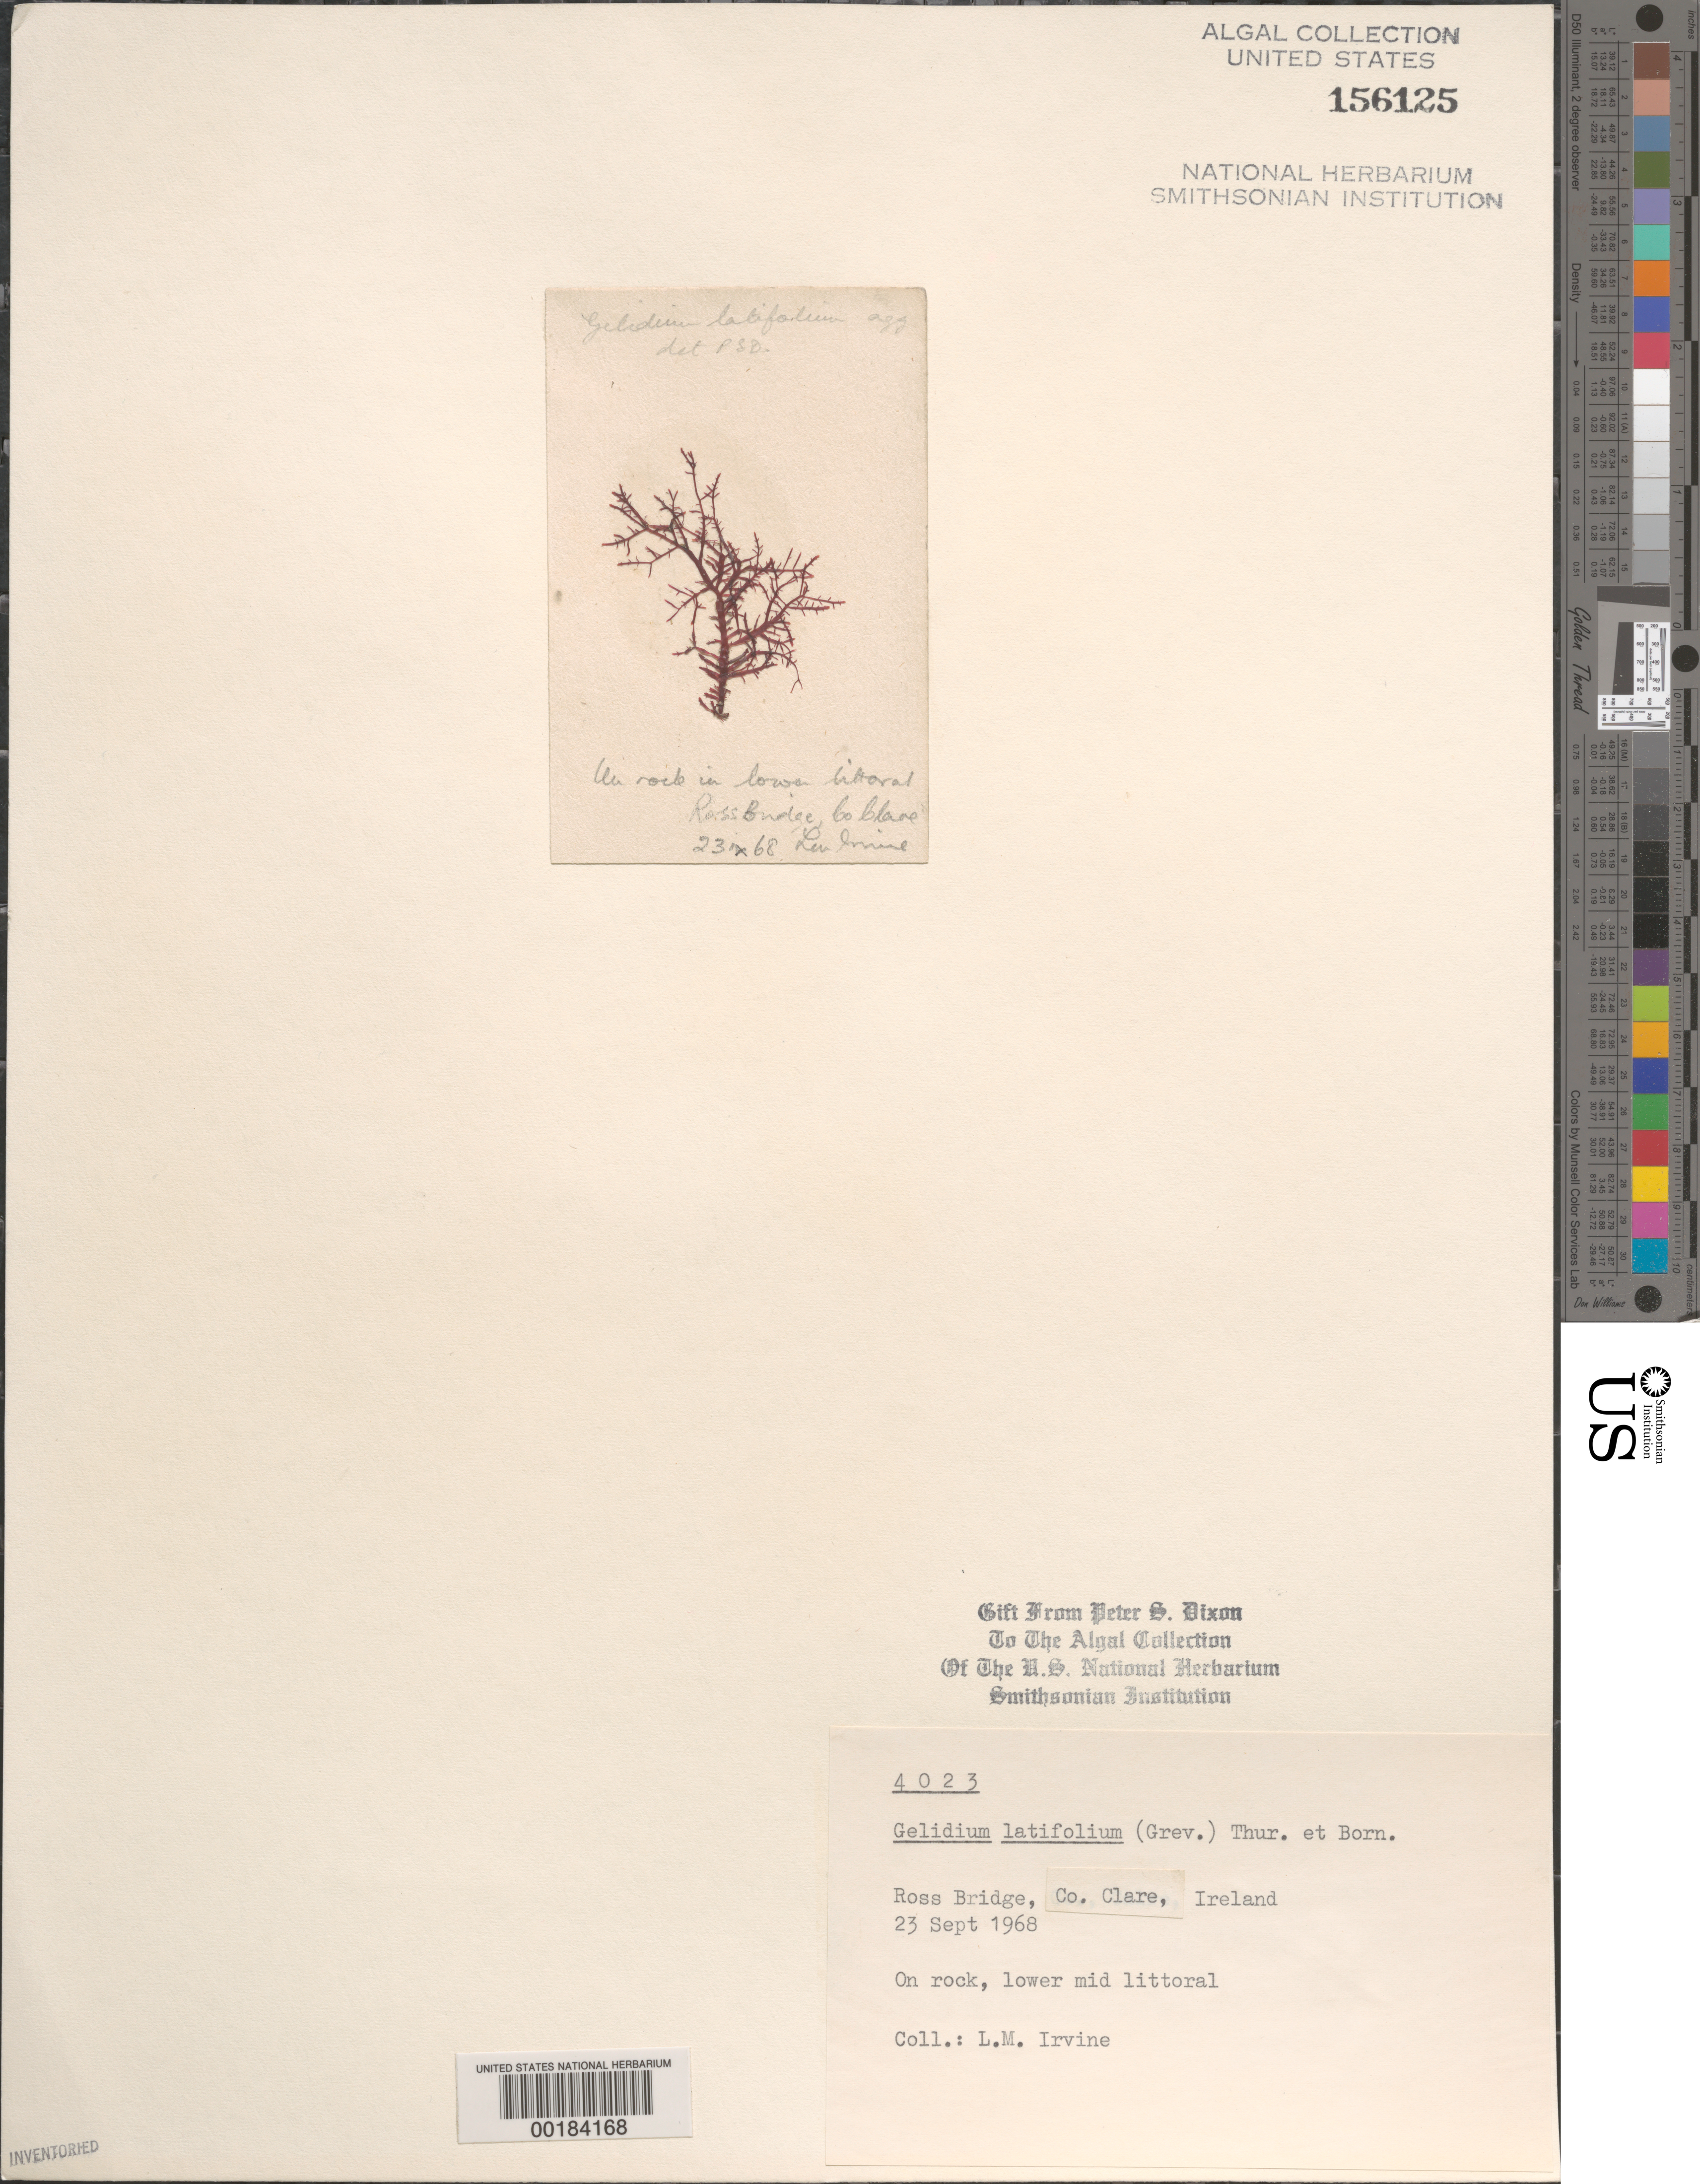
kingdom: Plantae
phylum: Rhodophyta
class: Florideophyceae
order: Gelidiales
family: Gelidiaceae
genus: Gelidium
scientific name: Gelidium spinosum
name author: (S.G. Gmel.) P.C. Silva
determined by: Algae name updating Project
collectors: L. M. Irvine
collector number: PSD 4023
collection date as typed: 23 Sep 1968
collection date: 1968-09-23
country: Ireland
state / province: Munster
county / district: Clare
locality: Ross Bridge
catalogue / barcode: US 156125